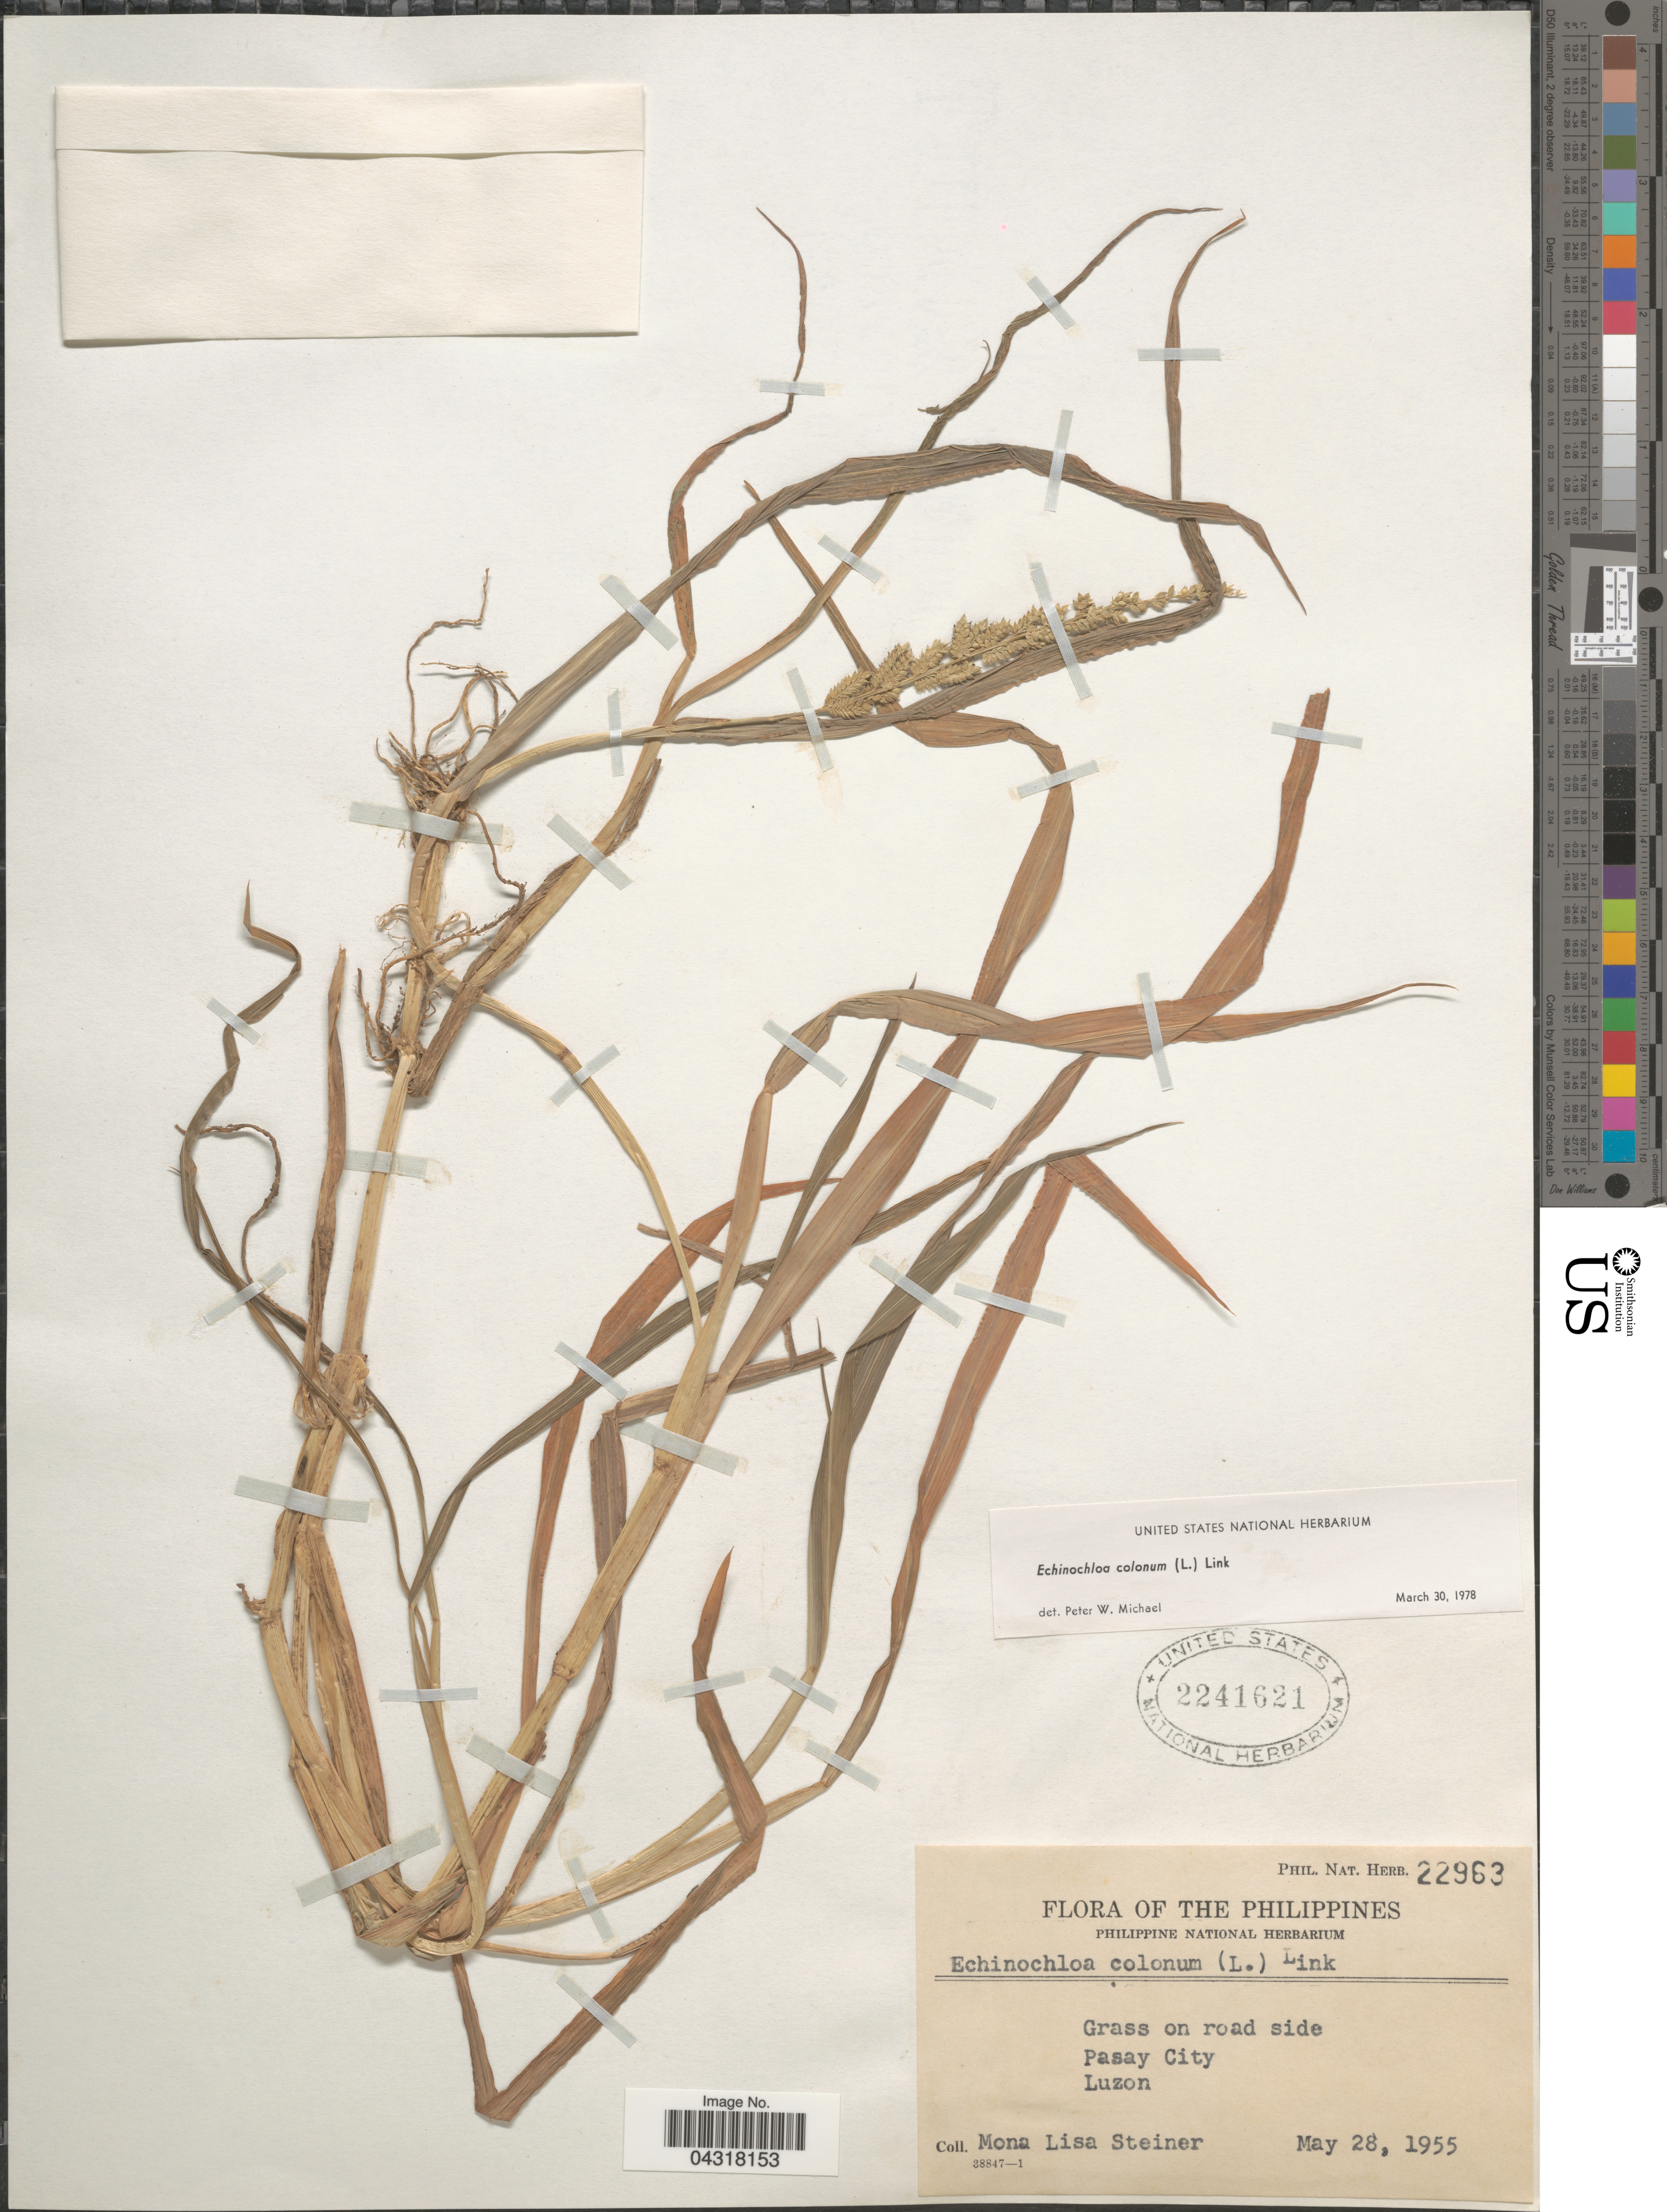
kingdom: Plantae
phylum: Tracheophyta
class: Liliopsida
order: Poales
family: Poaceae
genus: Echinochloa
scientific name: Echinochloa colona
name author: (L.) Link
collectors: M. Steiner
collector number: Phil. Nat. Herb. 22963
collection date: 1955-05-28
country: Philippines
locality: Grass on road side. Pasay City. Luzon.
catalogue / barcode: US 2241621